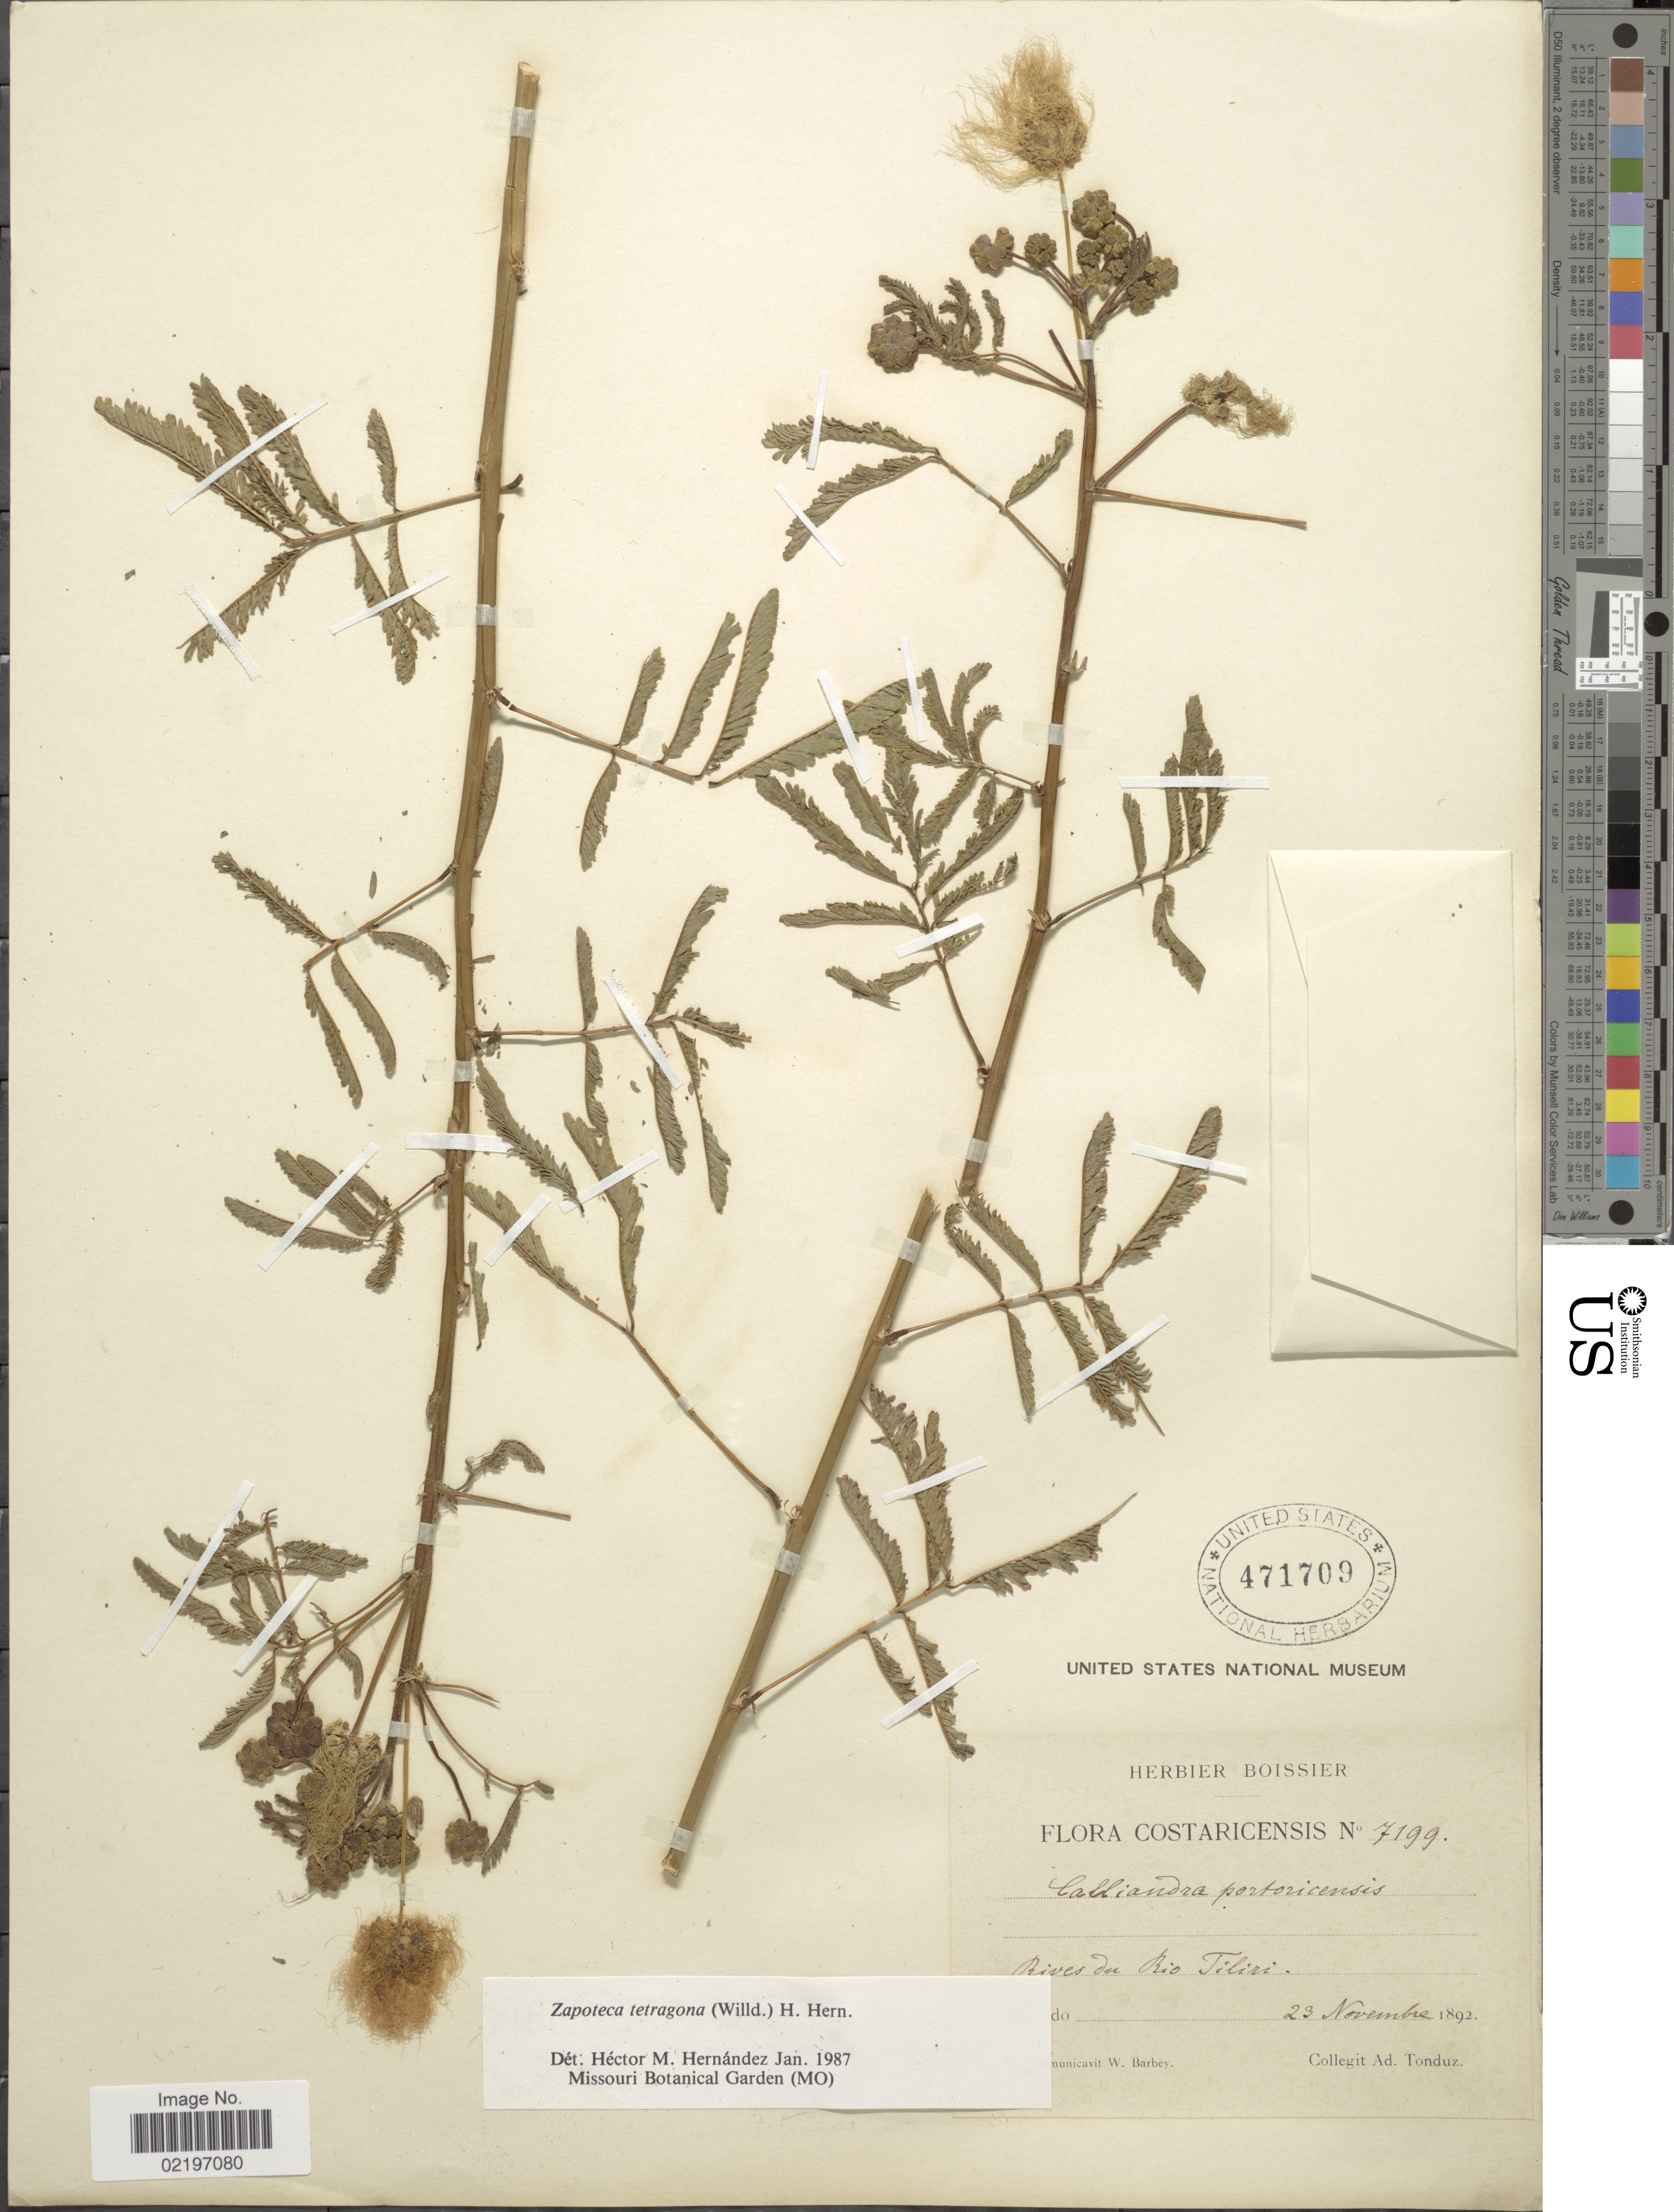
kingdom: Plantae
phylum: Tracheophyta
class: Magnoliopsida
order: Fabales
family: Fabaceae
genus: Zapoteca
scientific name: Zapoteca tetragona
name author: (Willd.) H.M. Hern.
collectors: A. Tonduz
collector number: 7199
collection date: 1892-11-23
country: Costa Rica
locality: Rives du Rio Tiliri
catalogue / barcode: US 471709